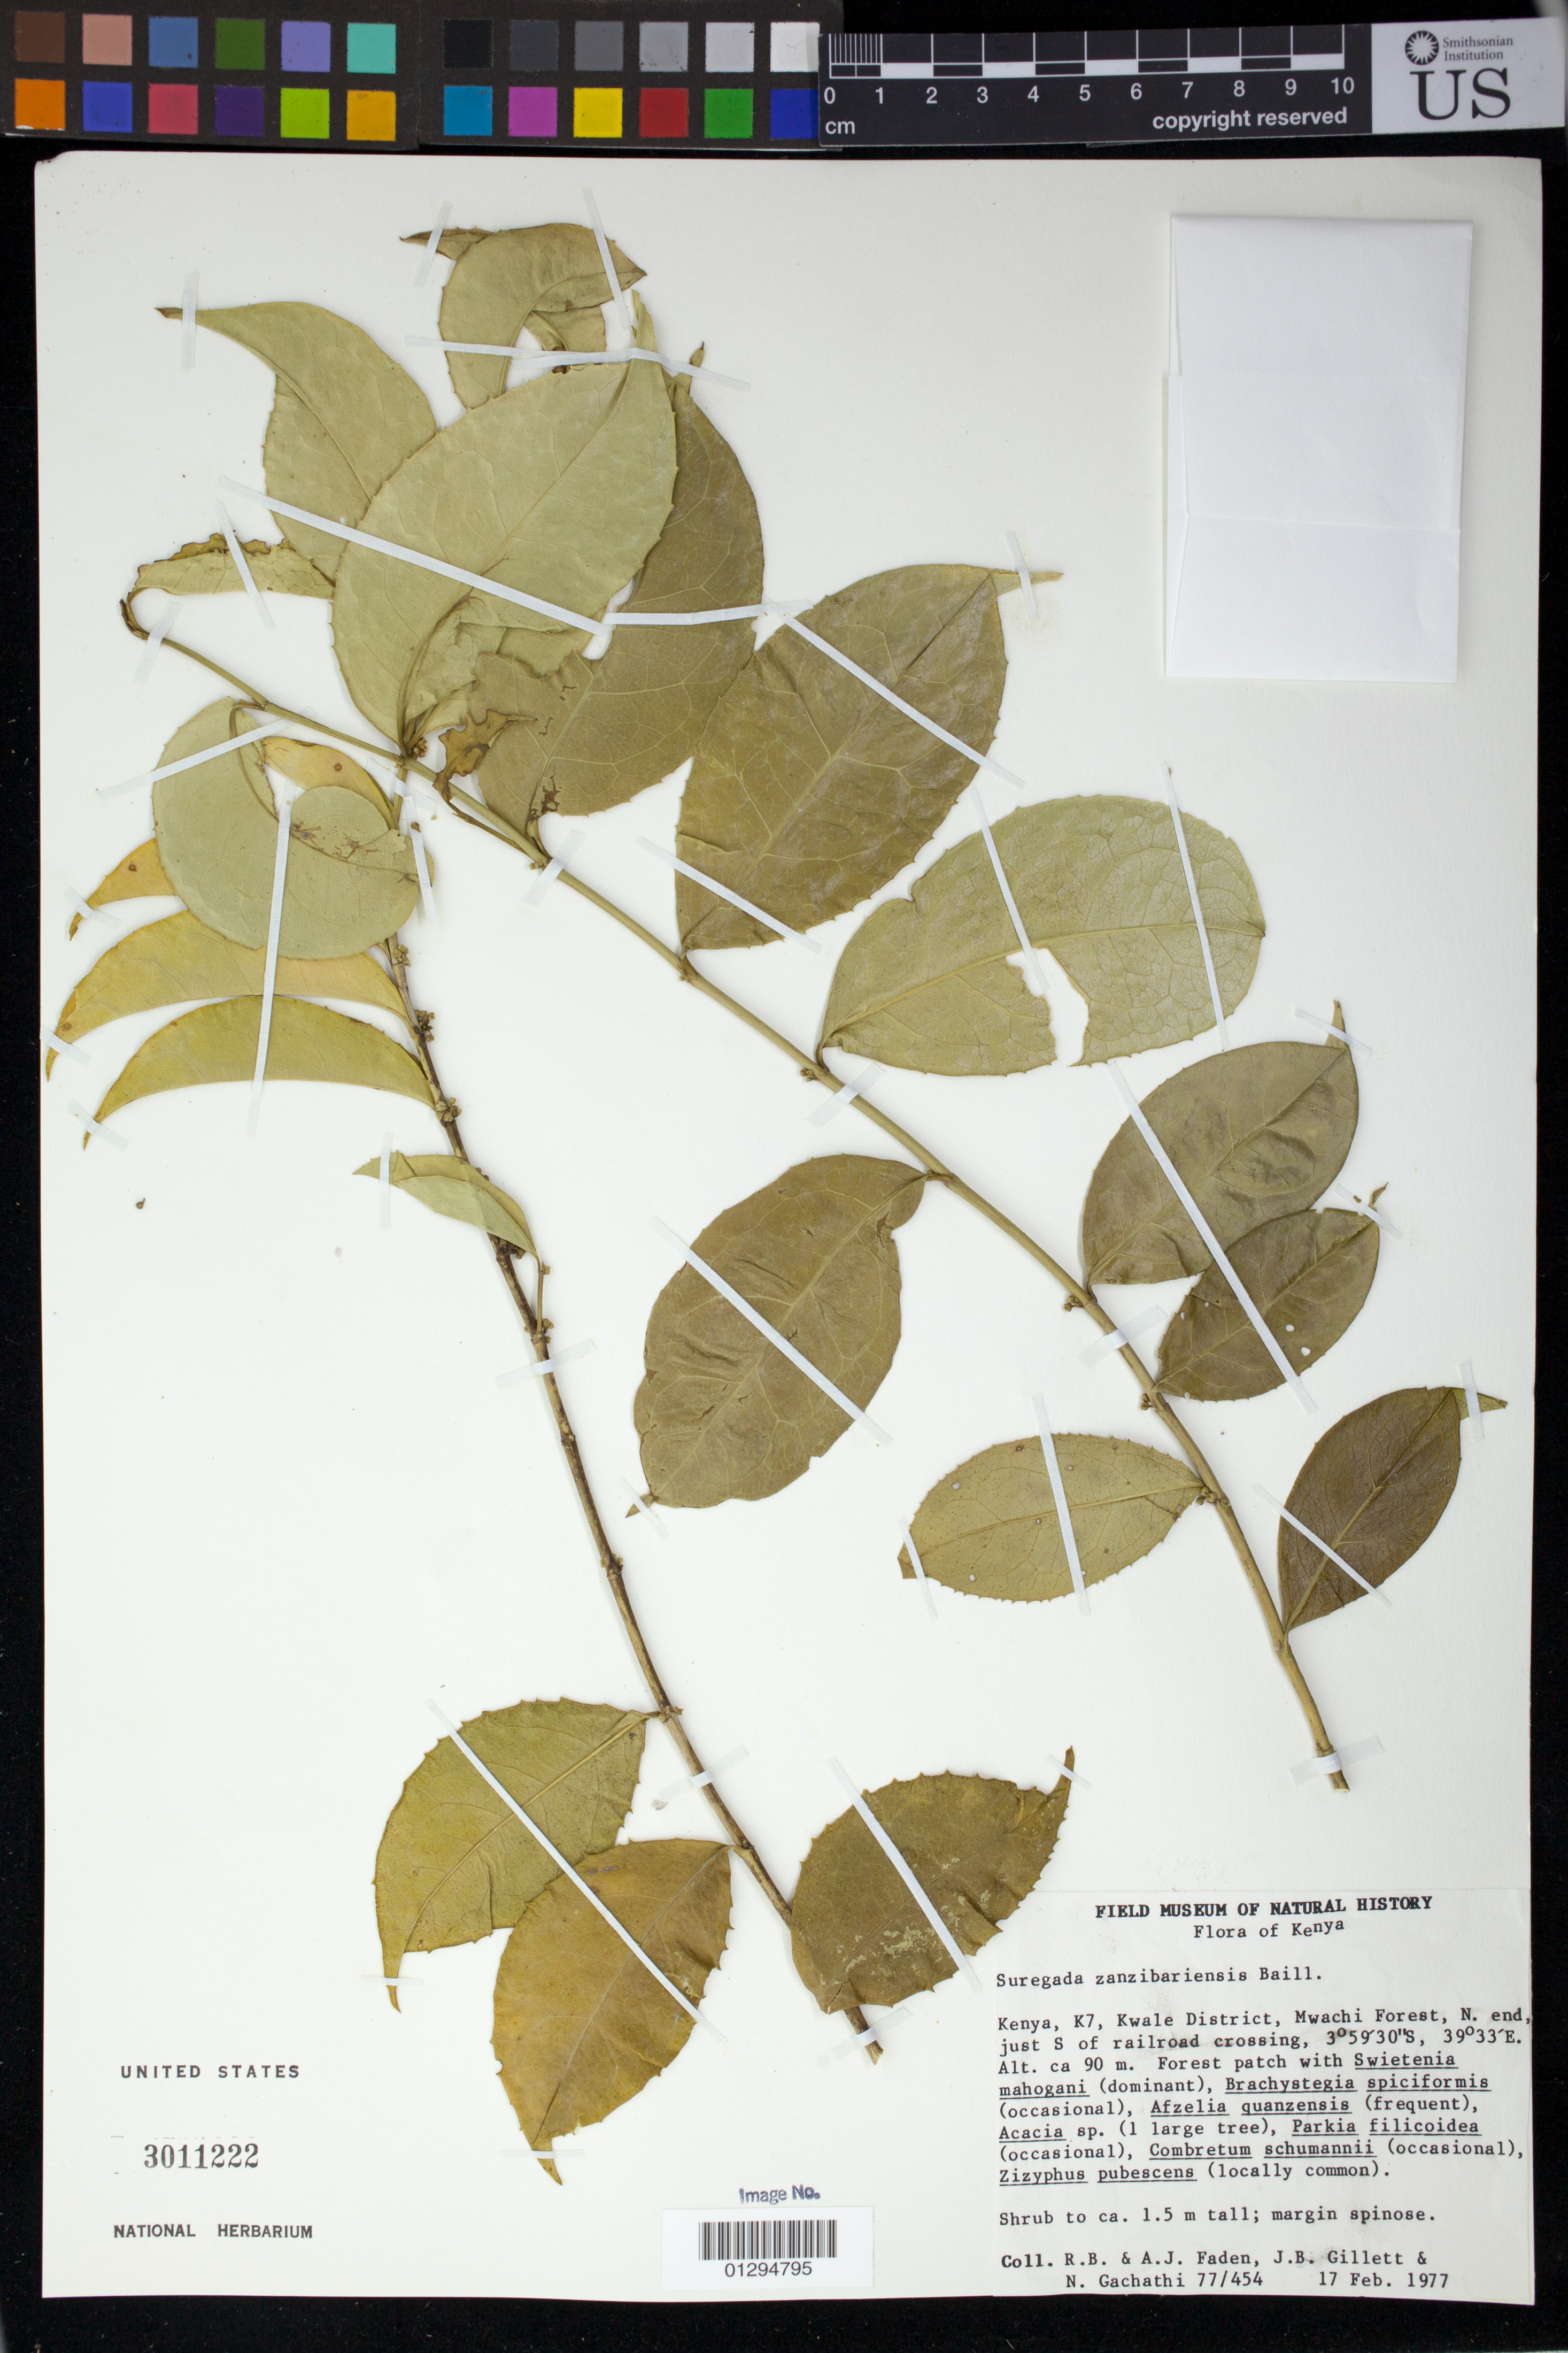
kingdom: Plantae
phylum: Tracheophyta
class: Magnoliopsida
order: Malpighiales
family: Euphorbiaceae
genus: Suregada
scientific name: Suregada zanzibariensis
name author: Baill.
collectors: R. B. Faden, A. J. Faden, J. B. Gillett & N. Gachathi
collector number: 77/454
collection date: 1977-02-17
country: Kenya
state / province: Kwale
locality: K7,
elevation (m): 90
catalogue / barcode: US 3011222